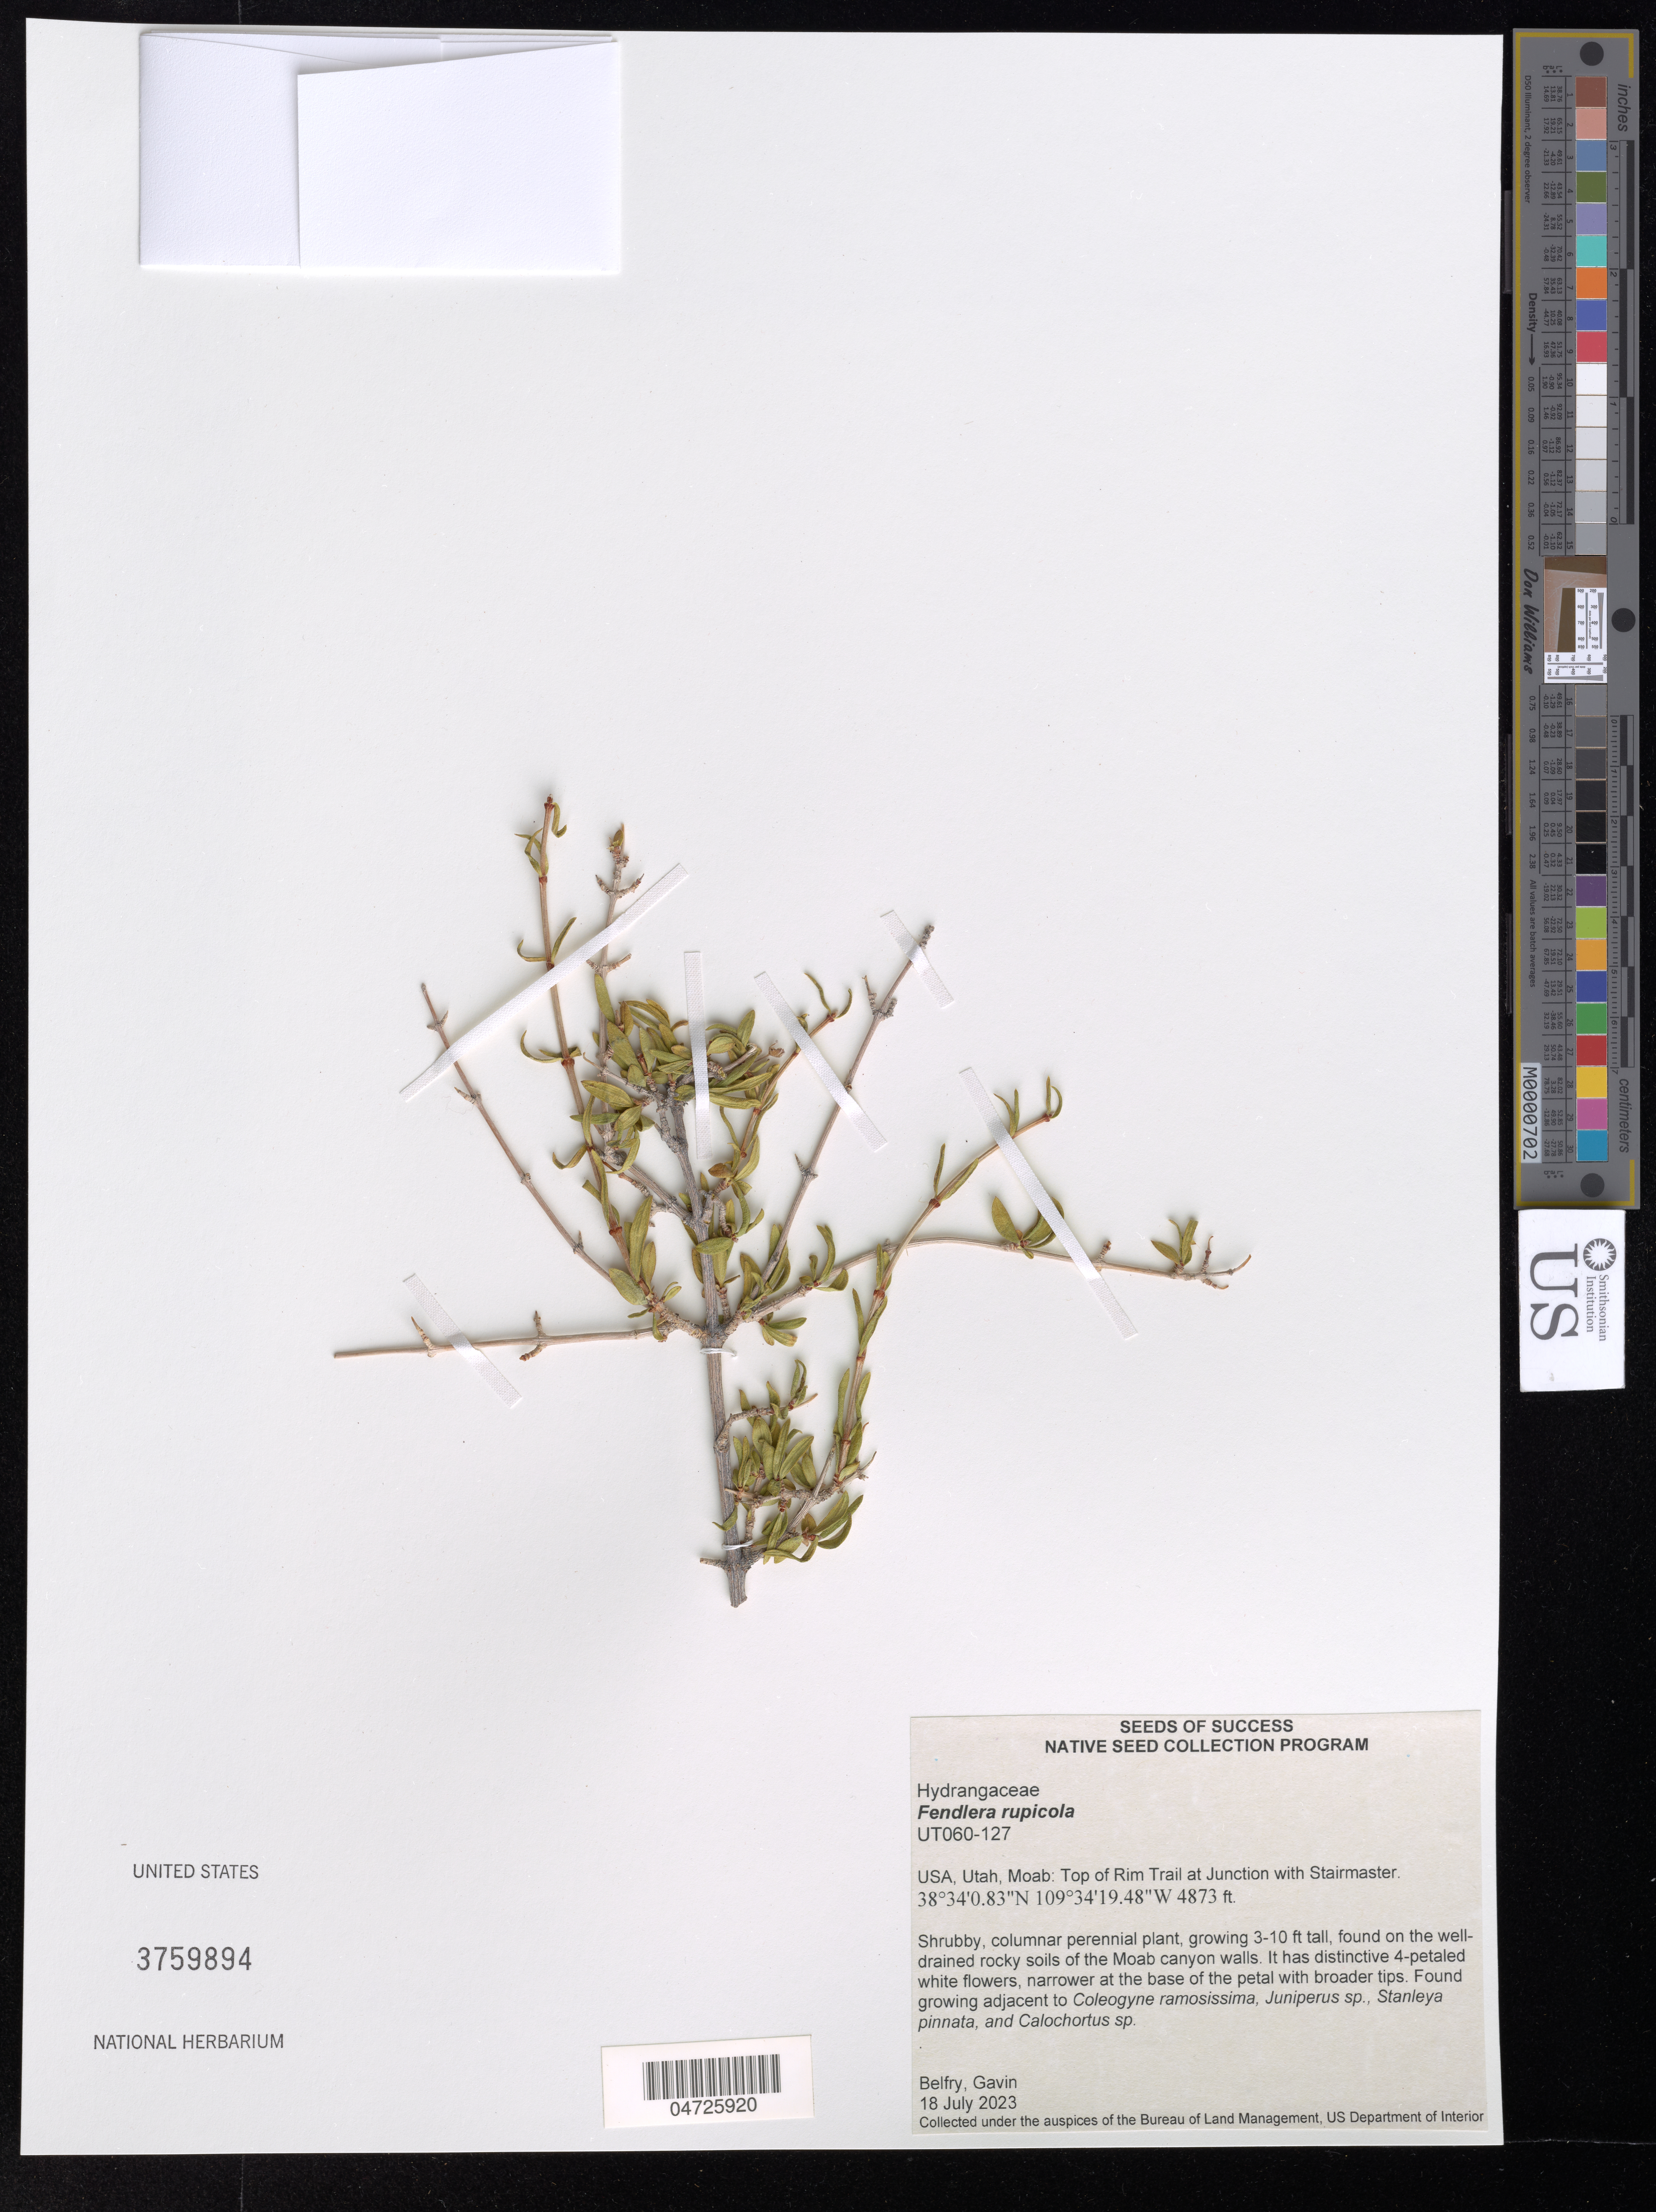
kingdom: Plantae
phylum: Tracheophyta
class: Magnoliopsida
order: Cornales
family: Hydrangeaceae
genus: Fendlera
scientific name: Fendlera rupicola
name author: Englem. & A. Gray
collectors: G. Belfry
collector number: UT060-127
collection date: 2023-07-18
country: United States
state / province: Utah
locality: Moab: Top of Rim Trail at Junction with Stairmaster. Found on the well-drained rocky soils of the Moab canyon walls.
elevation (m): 1485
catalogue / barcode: US 3759894